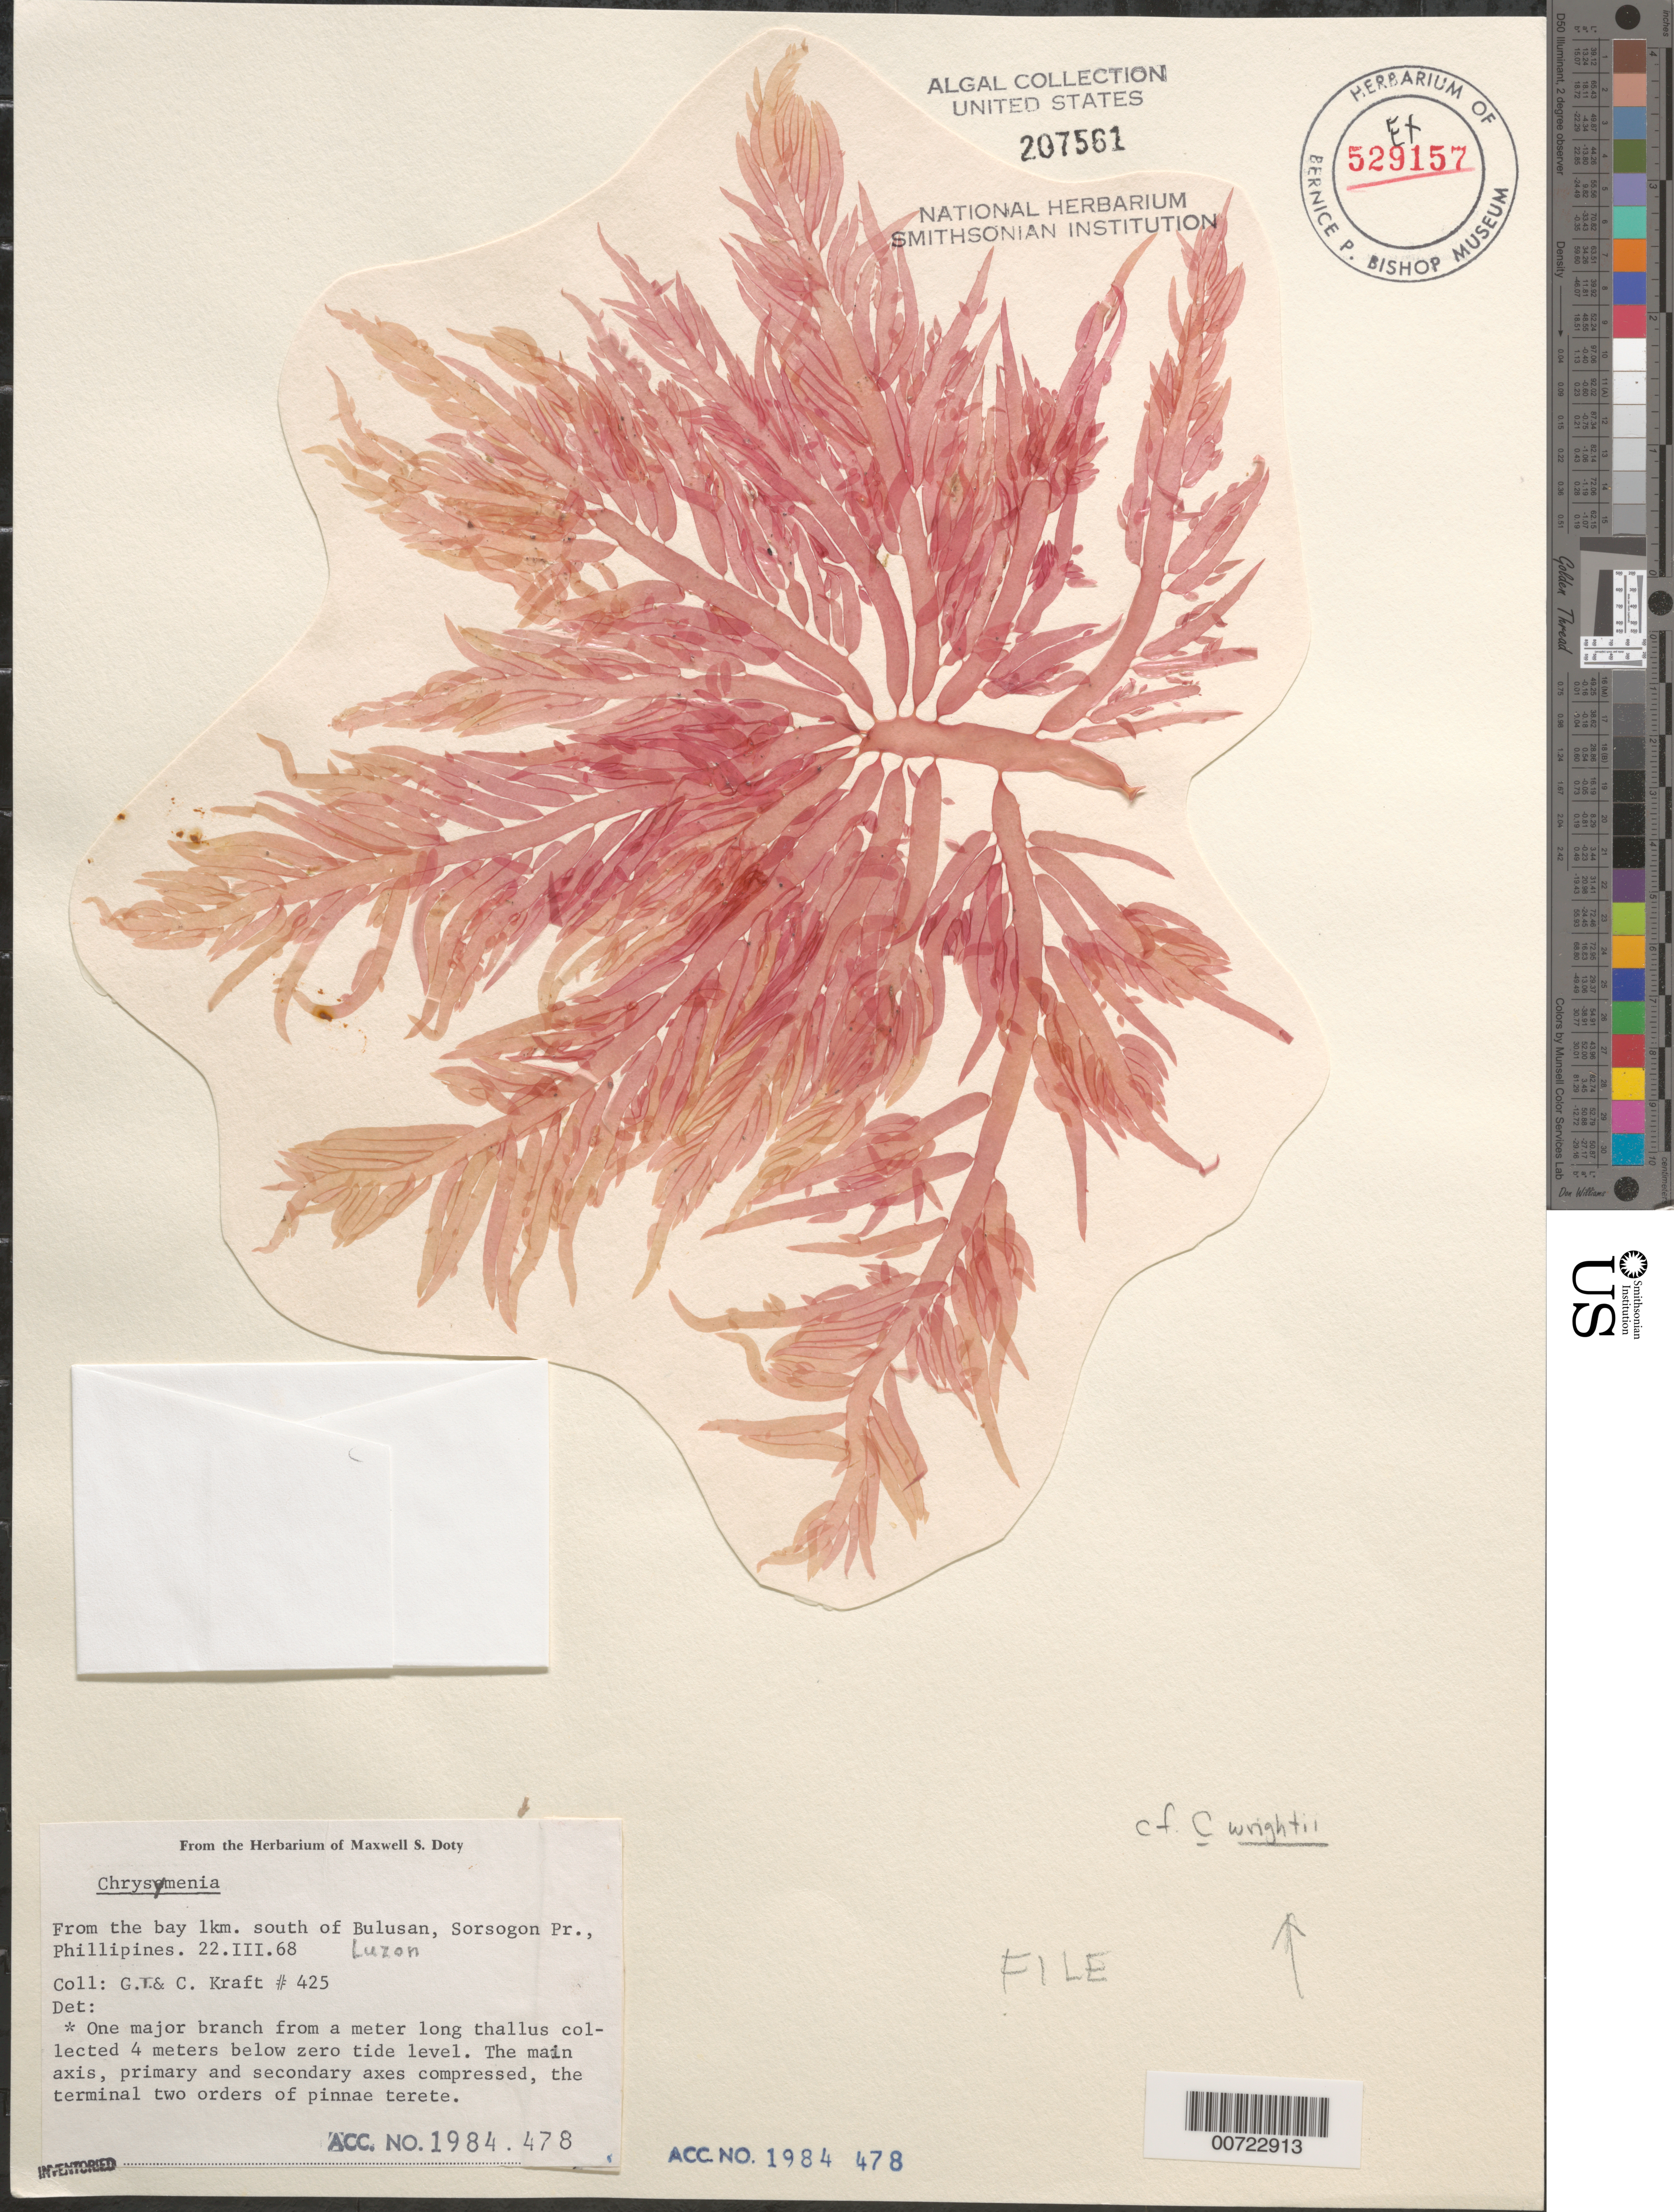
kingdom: Plantae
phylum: Rhodophyta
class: Florideophyceae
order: Rhodymeniales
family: Rhodymeniaceae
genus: Botryocladia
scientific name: Botryocladia wrightii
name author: (Harvey) W.E. Schmidt et al.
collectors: G. T. Kraft & C. Kraft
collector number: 425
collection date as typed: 22 Mar 1968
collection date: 1968-03-22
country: Philippines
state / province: Bicol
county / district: Sorsogon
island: Luzon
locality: ca. 1 km south of Bulusan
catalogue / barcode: US 207561